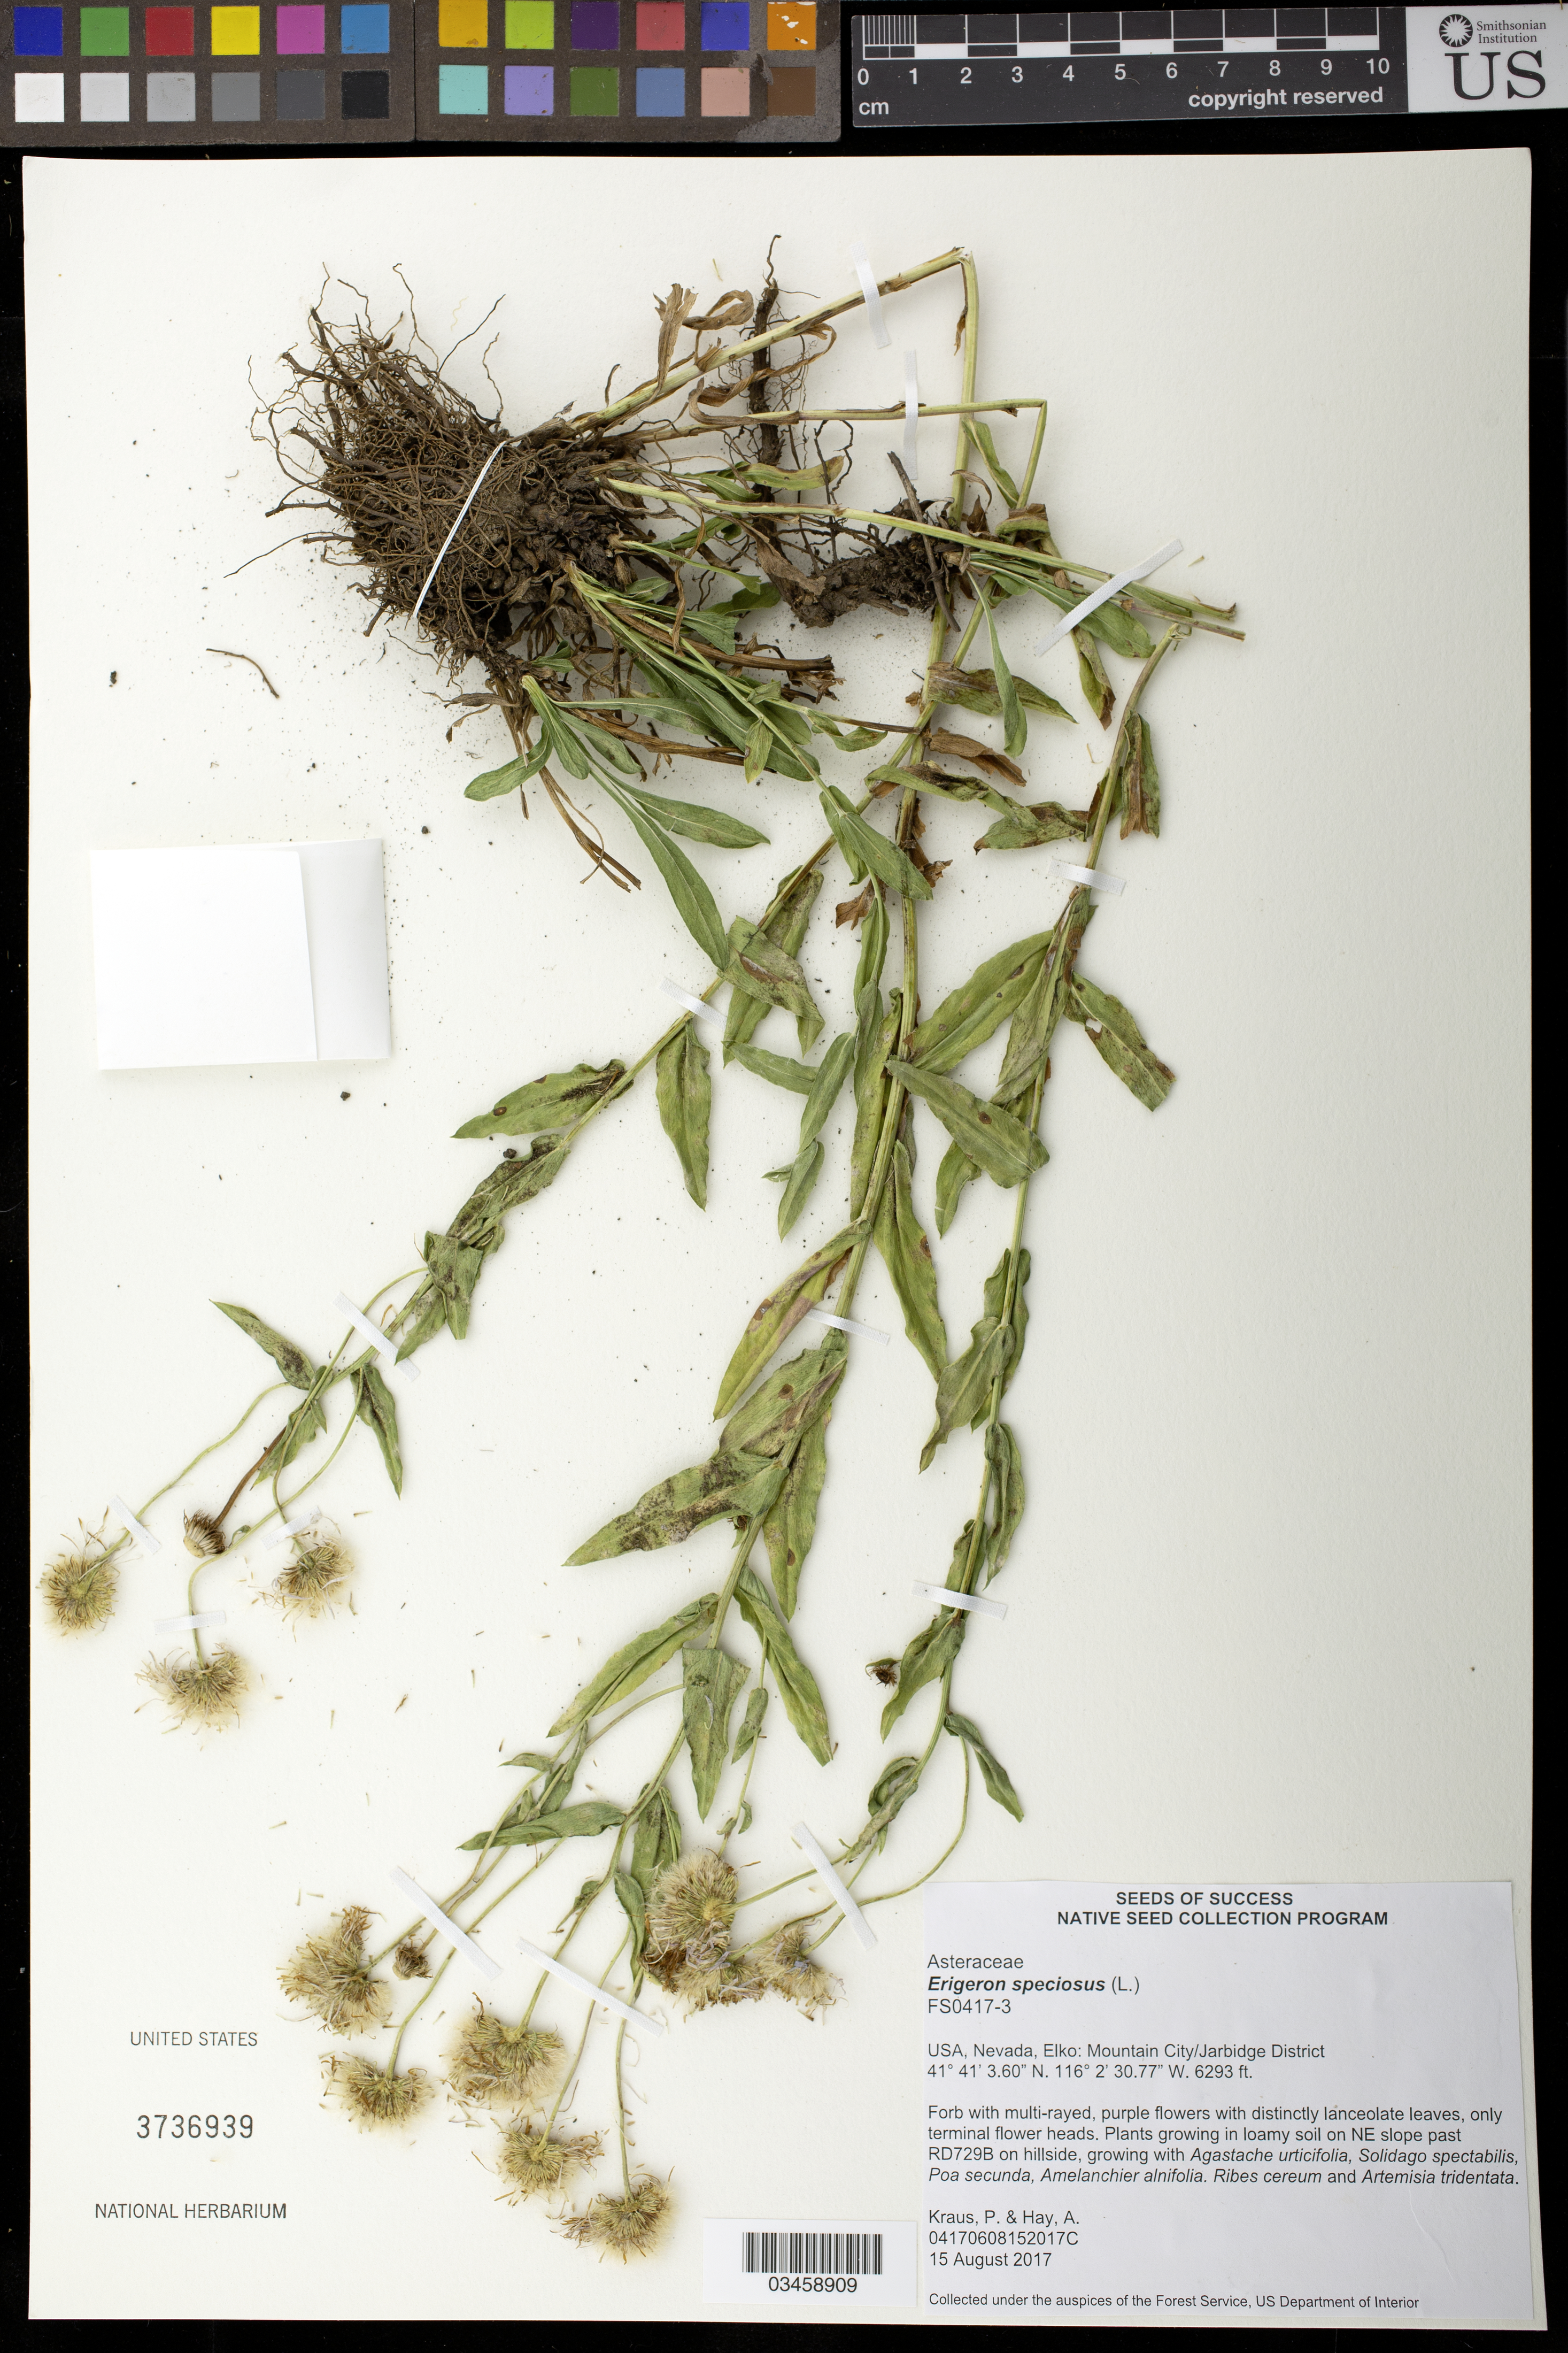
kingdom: Plantae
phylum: Tracheophyta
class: Magnoliopsida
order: Asterales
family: Asteraceae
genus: Erigeron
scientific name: Erigeron speciosus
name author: (Lindl.) DC.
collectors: P. Kraus & A. Hay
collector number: FS0417-3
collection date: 2017-08-15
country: United States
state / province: Nevada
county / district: Elko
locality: Mountain City/ Jarbidge District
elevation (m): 1918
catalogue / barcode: US 3736939